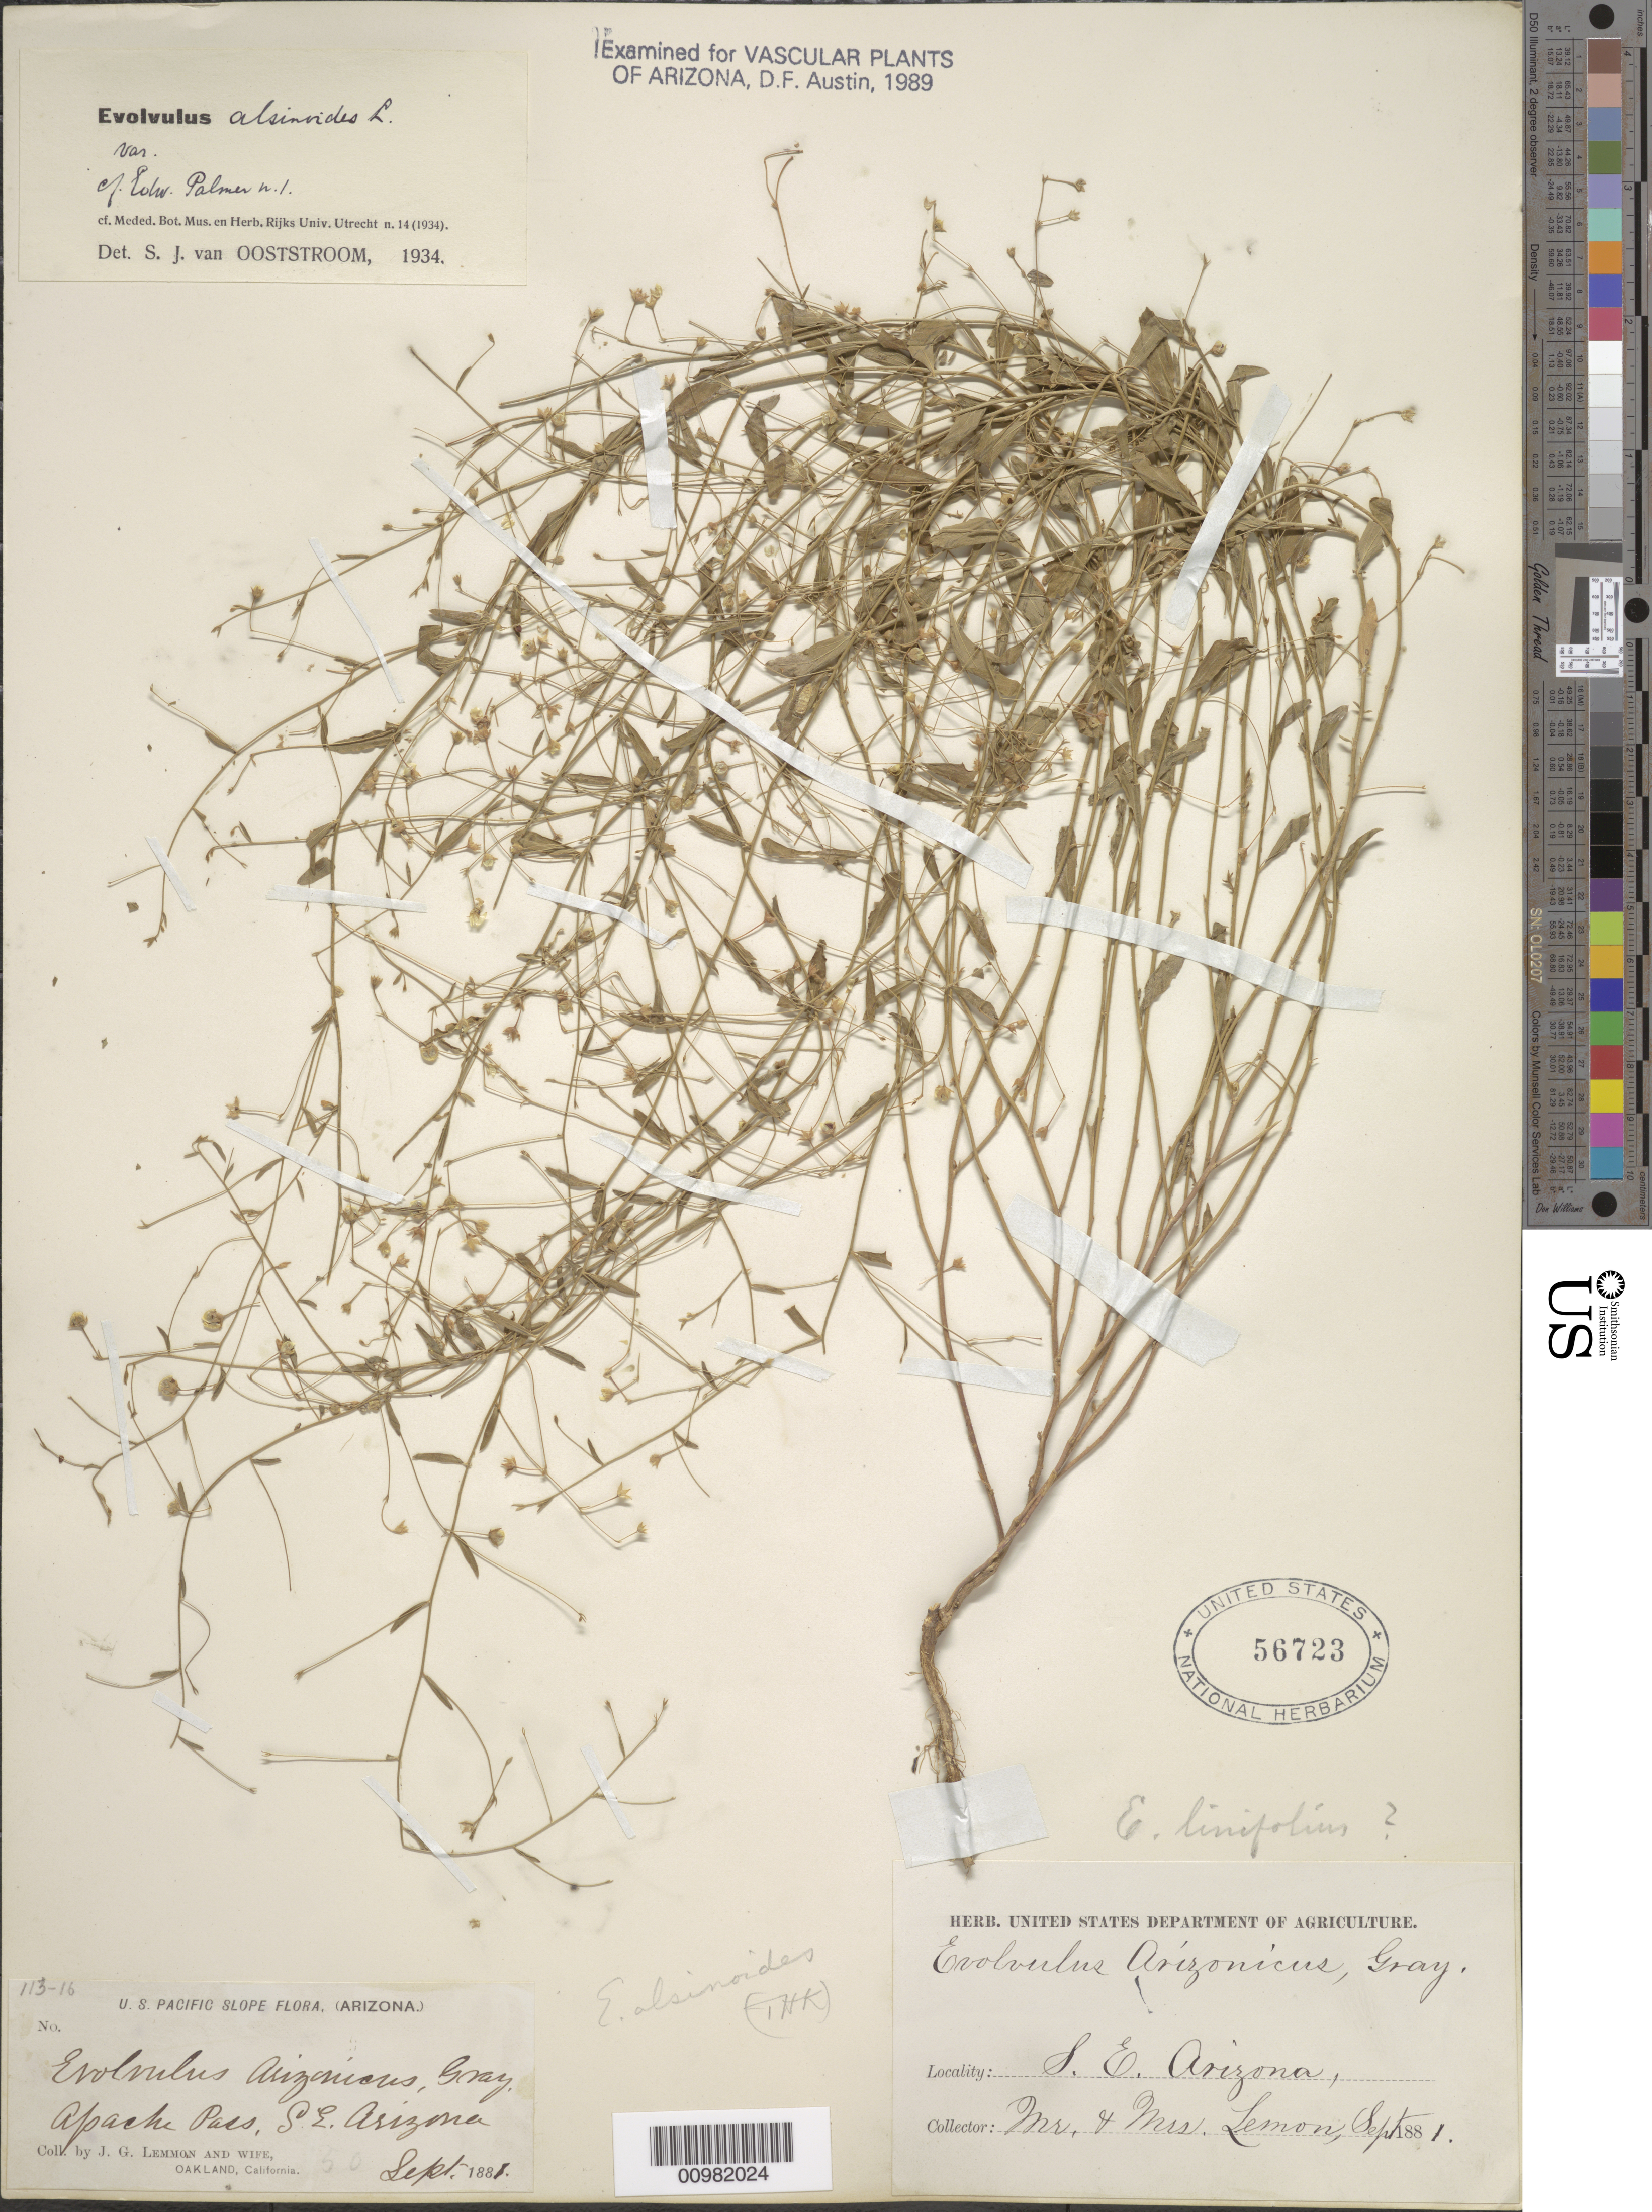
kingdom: Plantae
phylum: Tracheophyta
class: Magnoliopsida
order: Solanales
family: Convolvulaceae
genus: Evolvulus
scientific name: Evolvulus alsinoides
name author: (L.) L.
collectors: J. G. Lemmon & Mrs. J. G. Lemmon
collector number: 113-16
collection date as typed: Sep 1881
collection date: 1881-09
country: United States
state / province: Arizona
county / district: Cochise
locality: Apache Pass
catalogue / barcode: US 56723